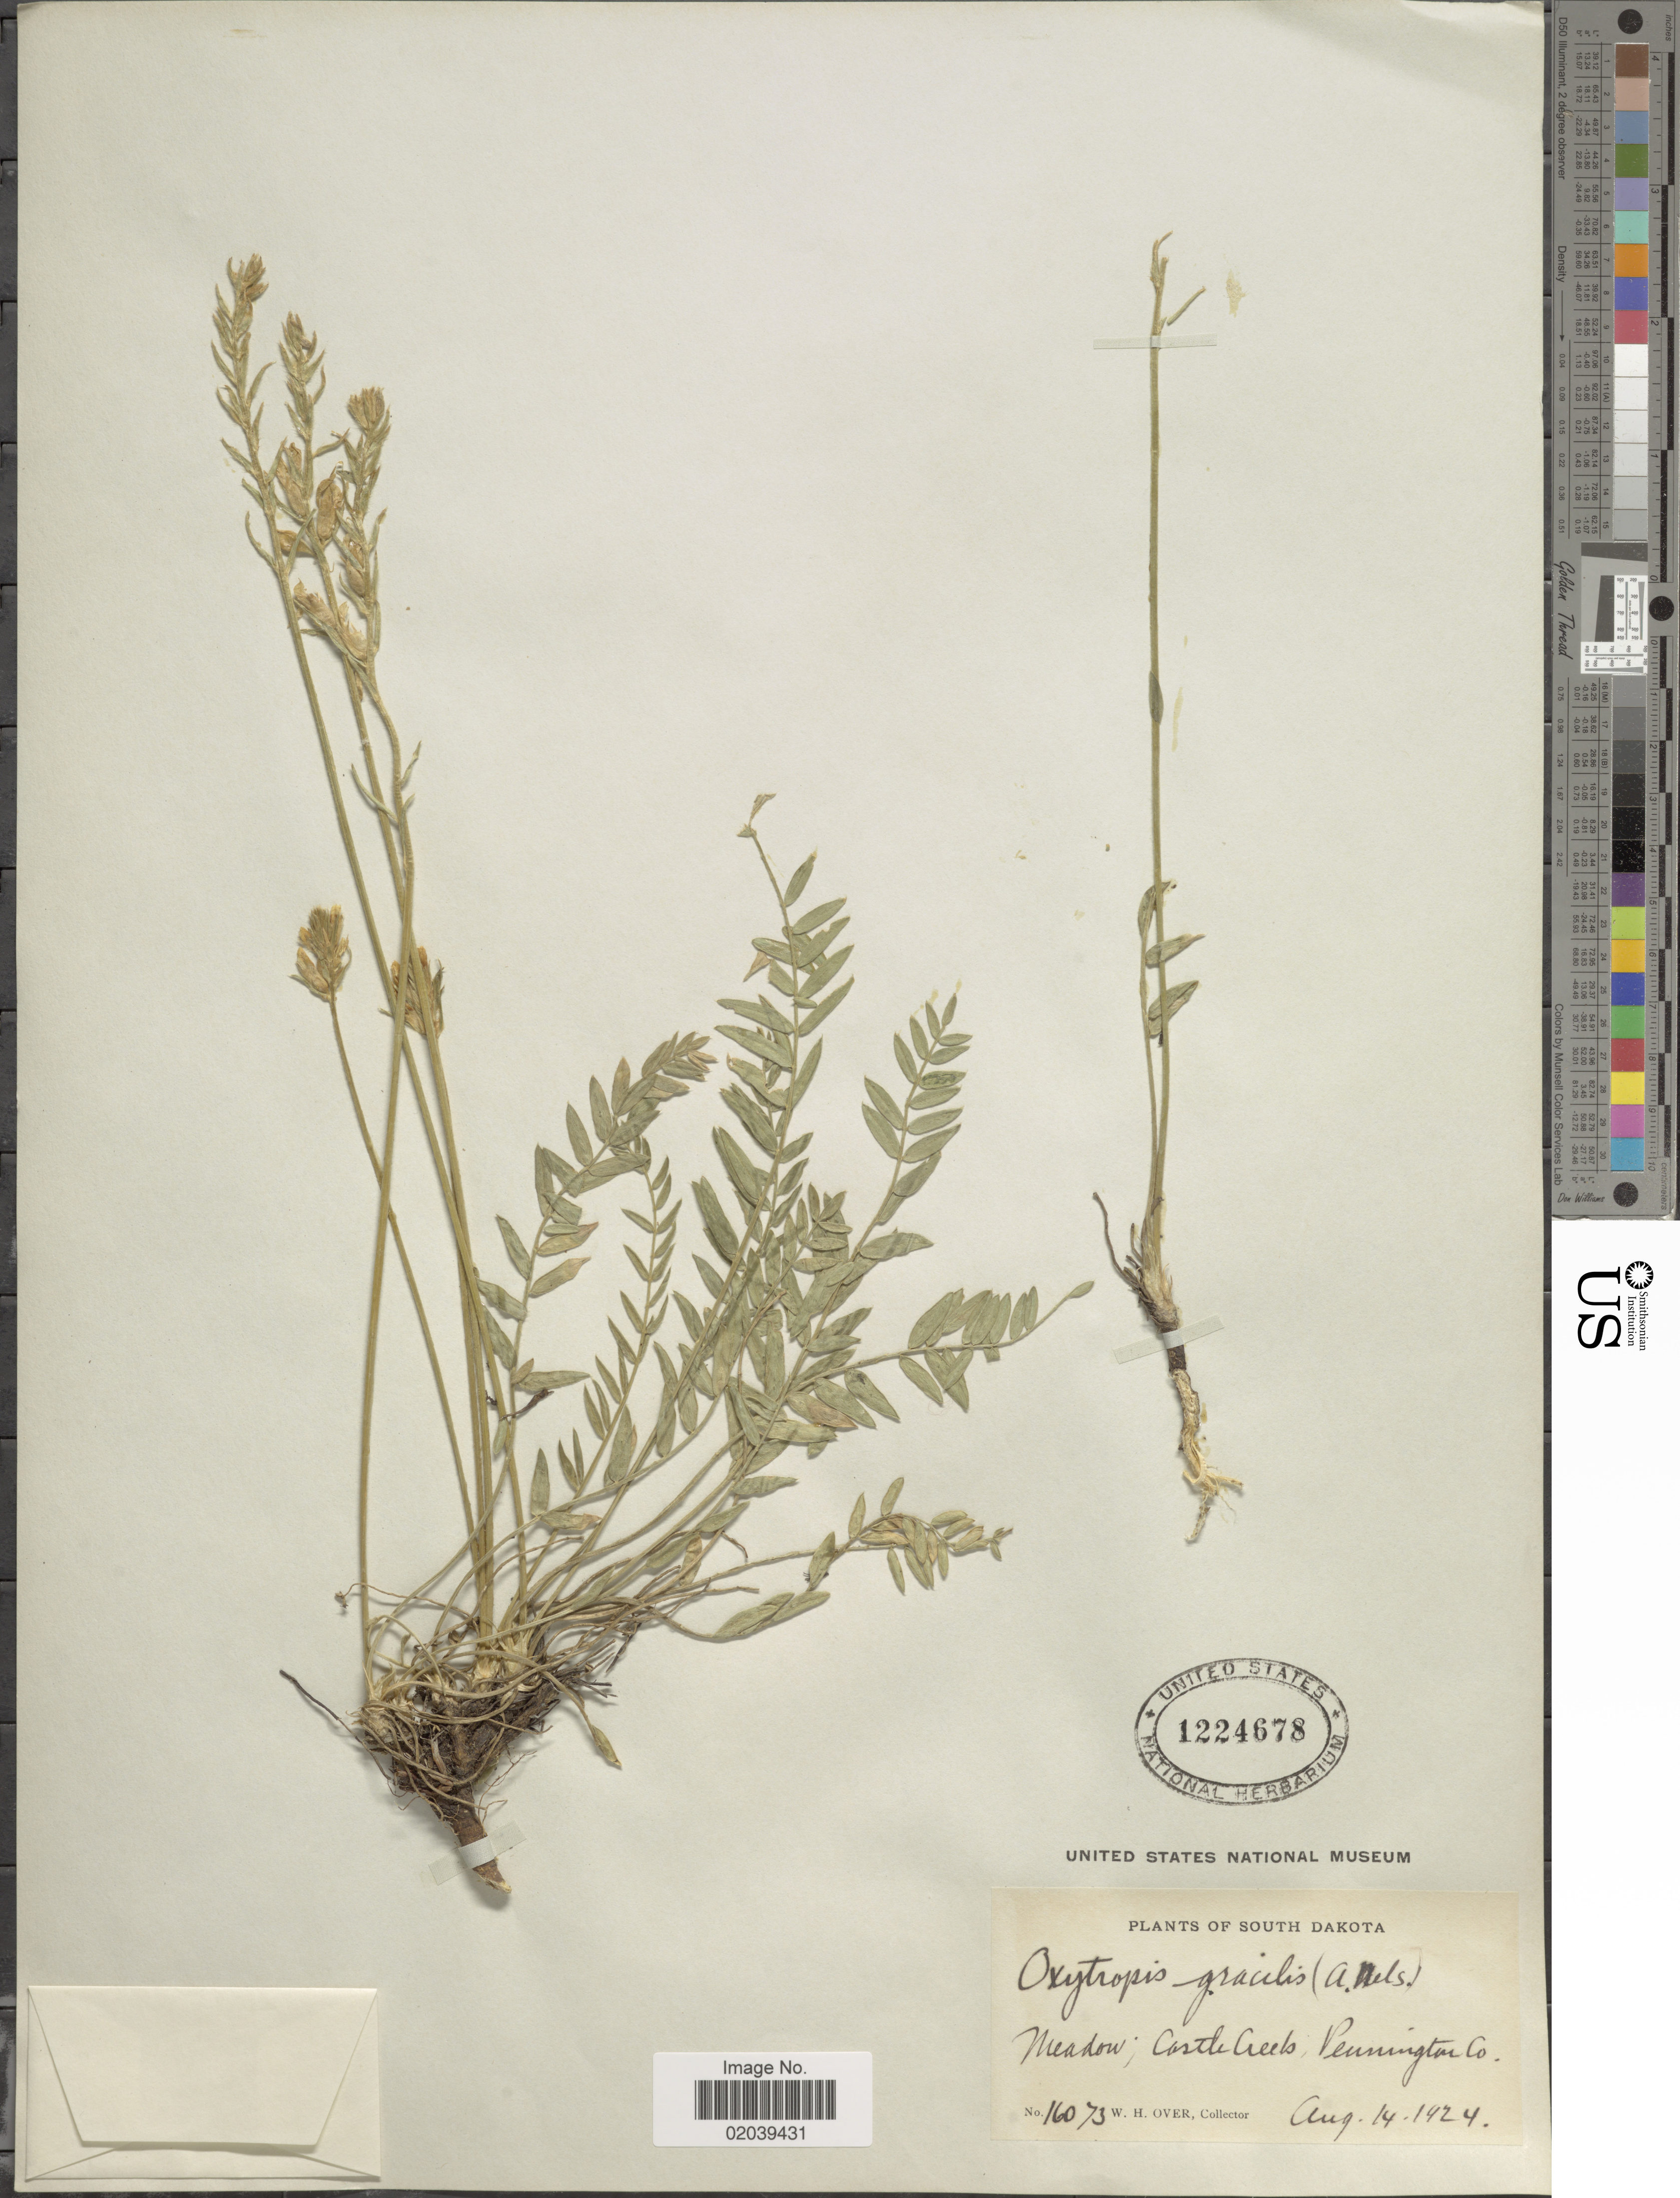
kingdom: Plantae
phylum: Tracheophyta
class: Magnoliopsida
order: Fabales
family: Fabaceae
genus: Oxytropis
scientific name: Oxytropis campestris var. gracilis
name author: (A. Nelson) Barneby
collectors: W. Over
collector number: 16073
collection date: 1924-08-14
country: United States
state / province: South Dakota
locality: Meadow, Castle Creek, Pennington Co.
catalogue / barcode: US 1224678